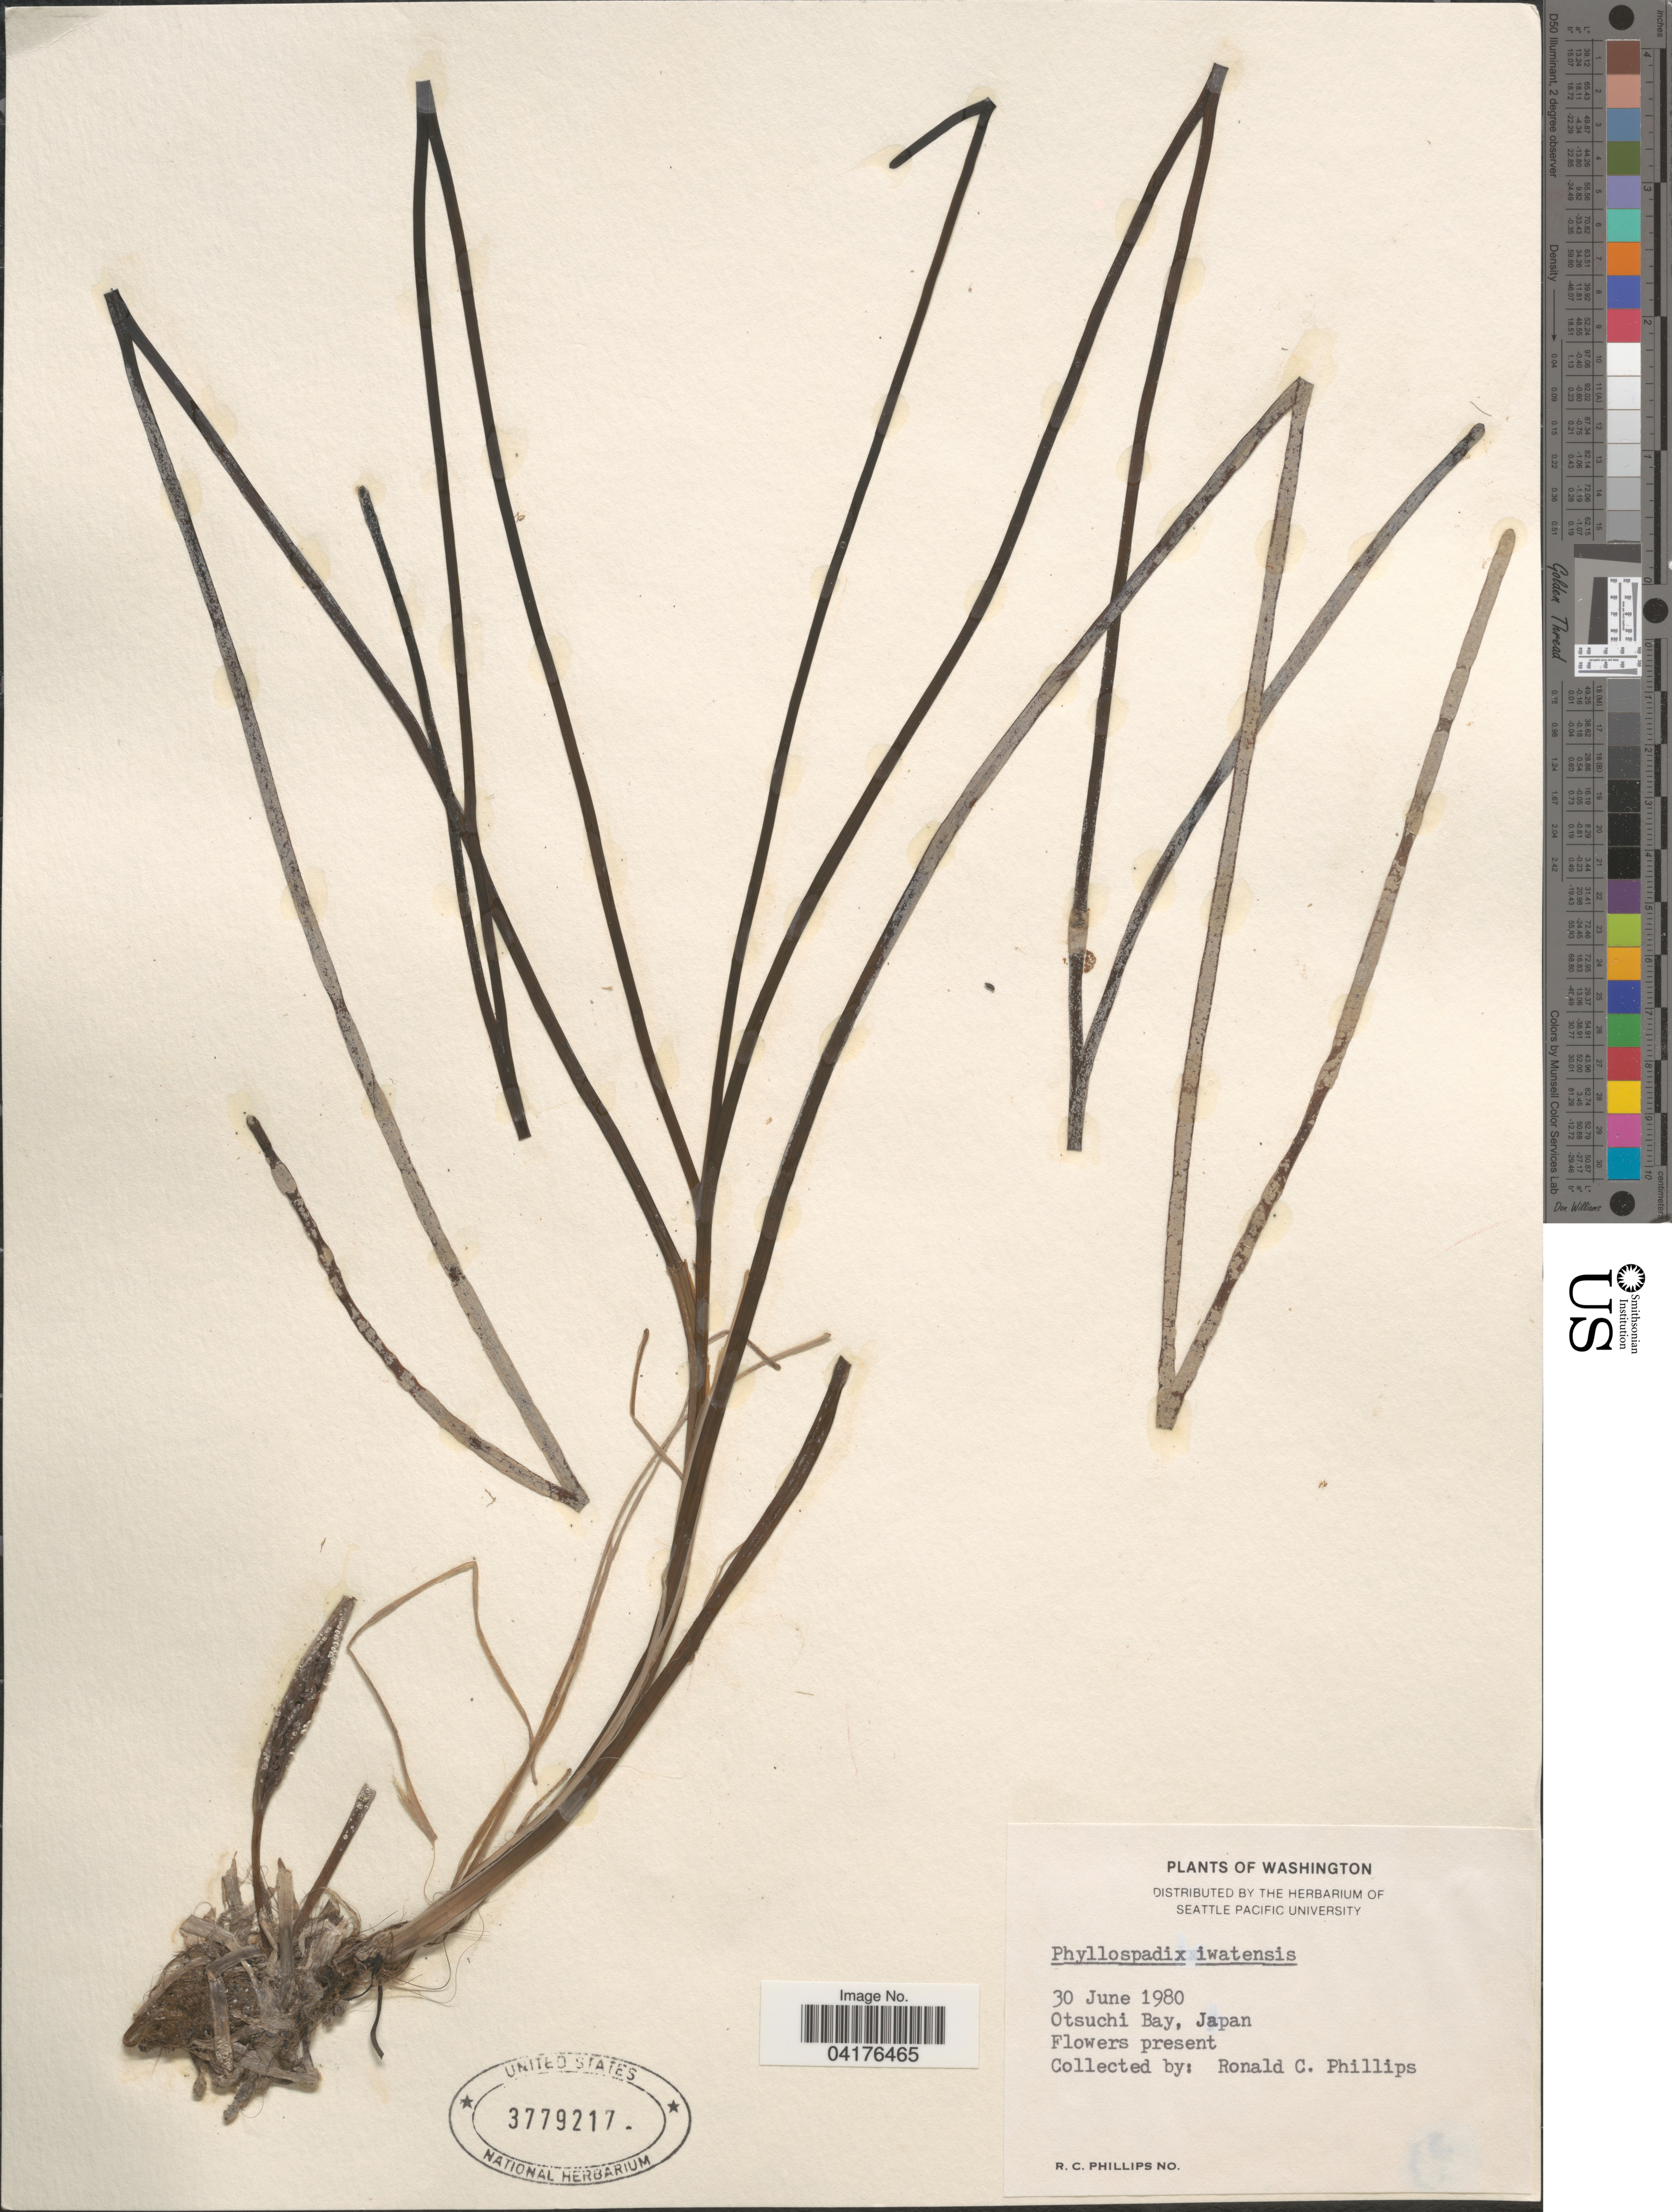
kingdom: Plantae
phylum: Tracheophyta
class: Liliopsida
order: Alismatales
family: Zosteraceae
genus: Phyllospadix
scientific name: Phyllospadix iwatensis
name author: Makino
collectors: R. C. Phillips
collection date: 1980-06-30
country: Japan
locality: Otsuchi Bay.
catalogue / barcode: US 3779217